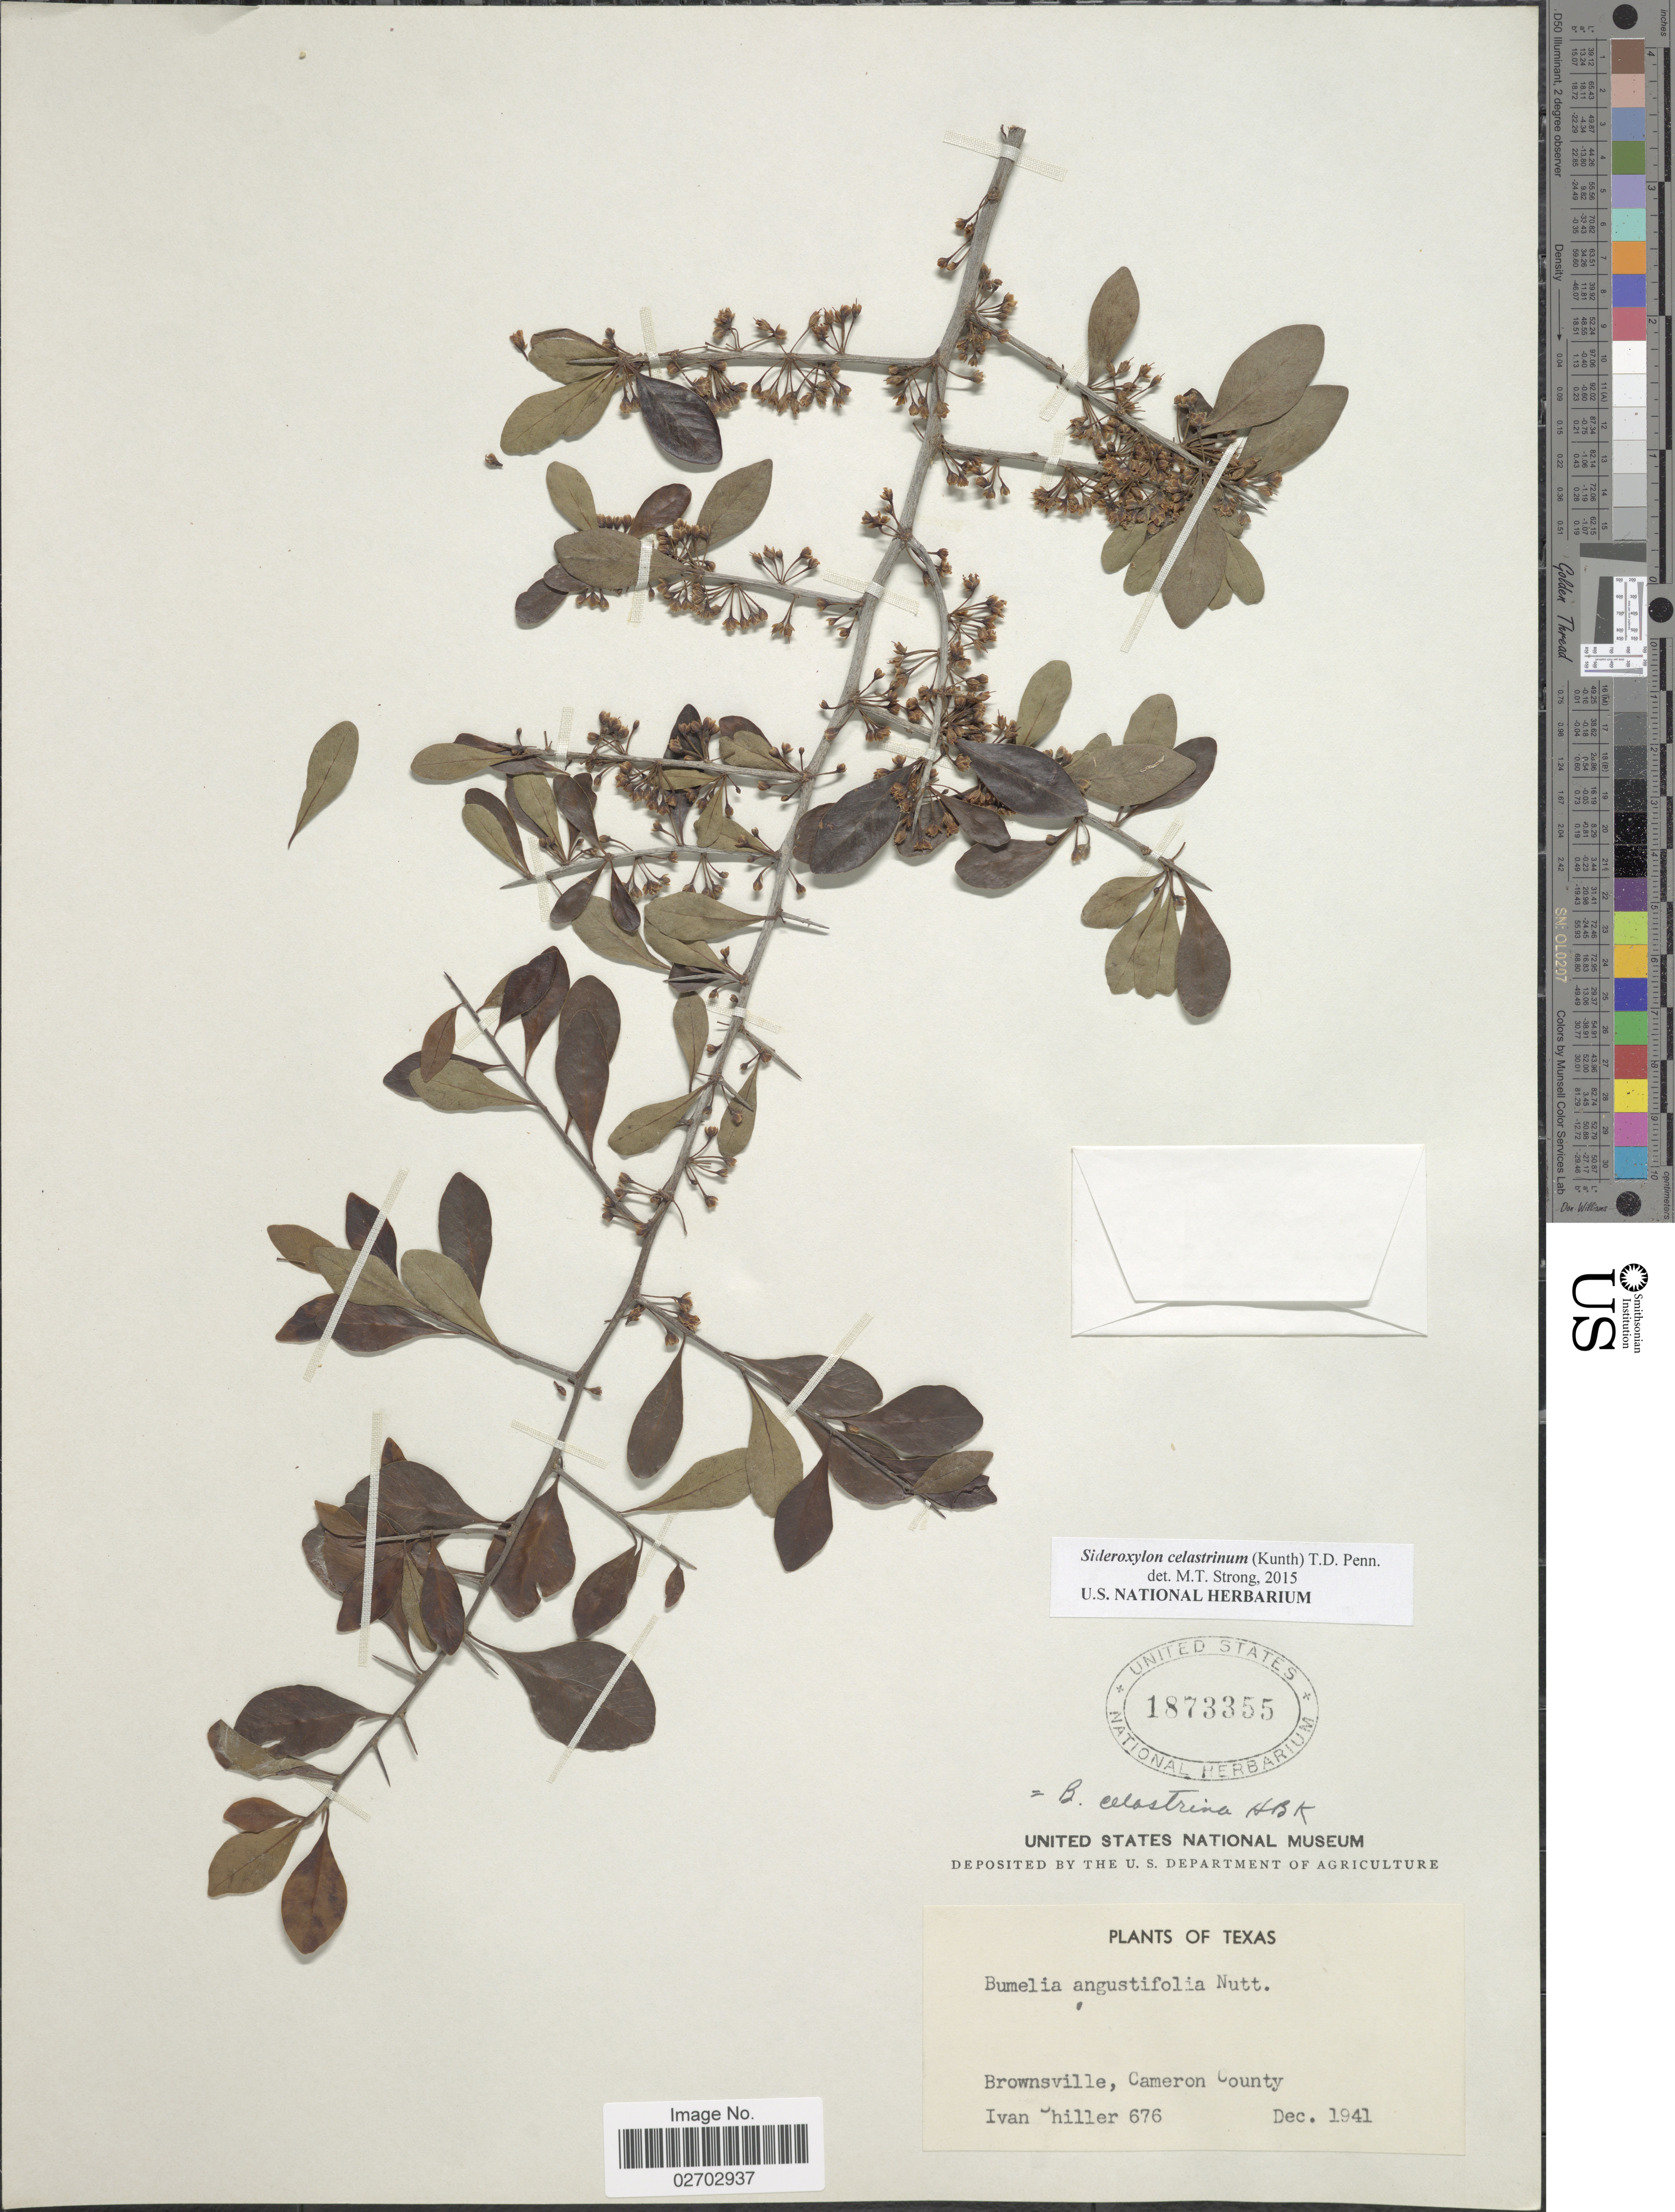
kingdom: Plantae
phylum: Tracheophyta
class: Magnoliopsida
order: Ericales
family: Sapotaceae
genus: Sideroxylon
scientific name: Sideroxylon celastrinum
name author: (Kunth) T.D. Penn.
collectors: I. Shiller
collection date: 1941-12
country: United States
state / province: Texas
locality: Brownsville, Cameron County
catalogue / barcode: US 1873355